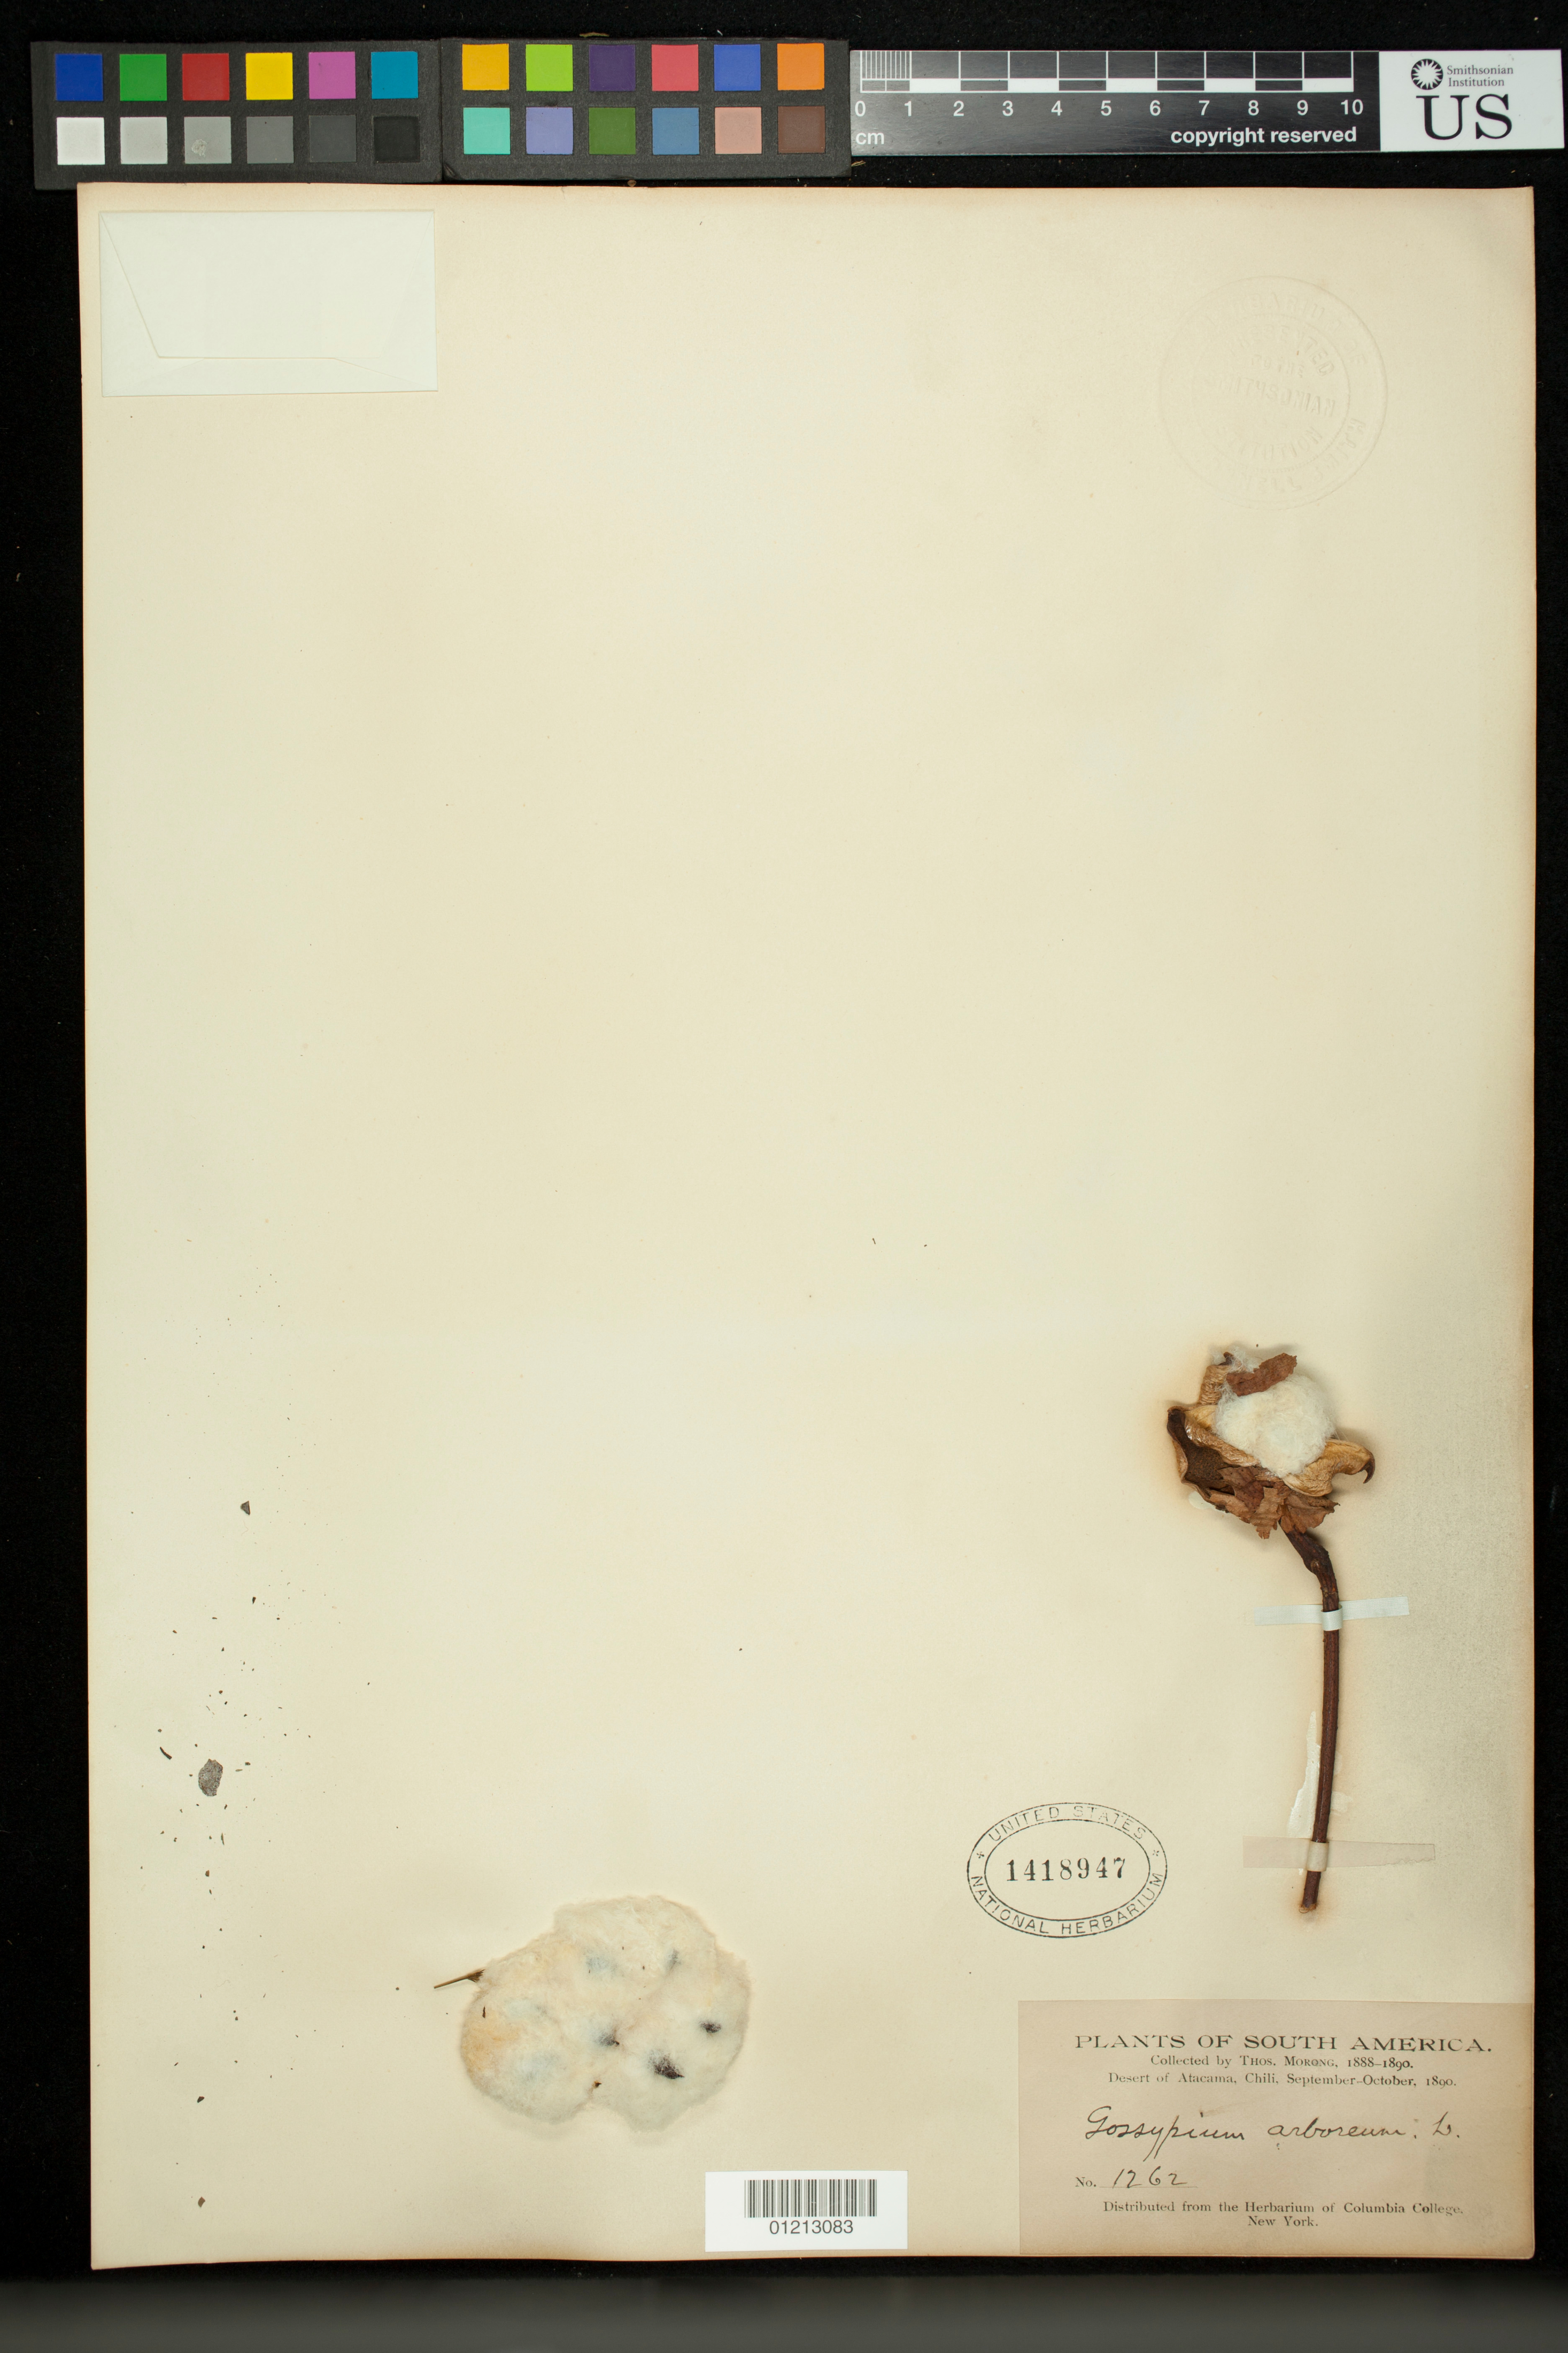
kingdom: Plantae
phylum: Tracheophyta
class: Magnoliopsida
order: Malvales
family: Malvaceae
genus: Gossypium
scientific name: Gossypium peruvianum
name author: Cav.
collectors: T. Morong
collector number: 1262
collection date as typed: Sep 1890 to -- Oct 1890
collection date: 1890-09/1890-10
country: Chile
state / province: Atacama (III)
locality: Desert of atacama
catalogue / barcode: US 1418947